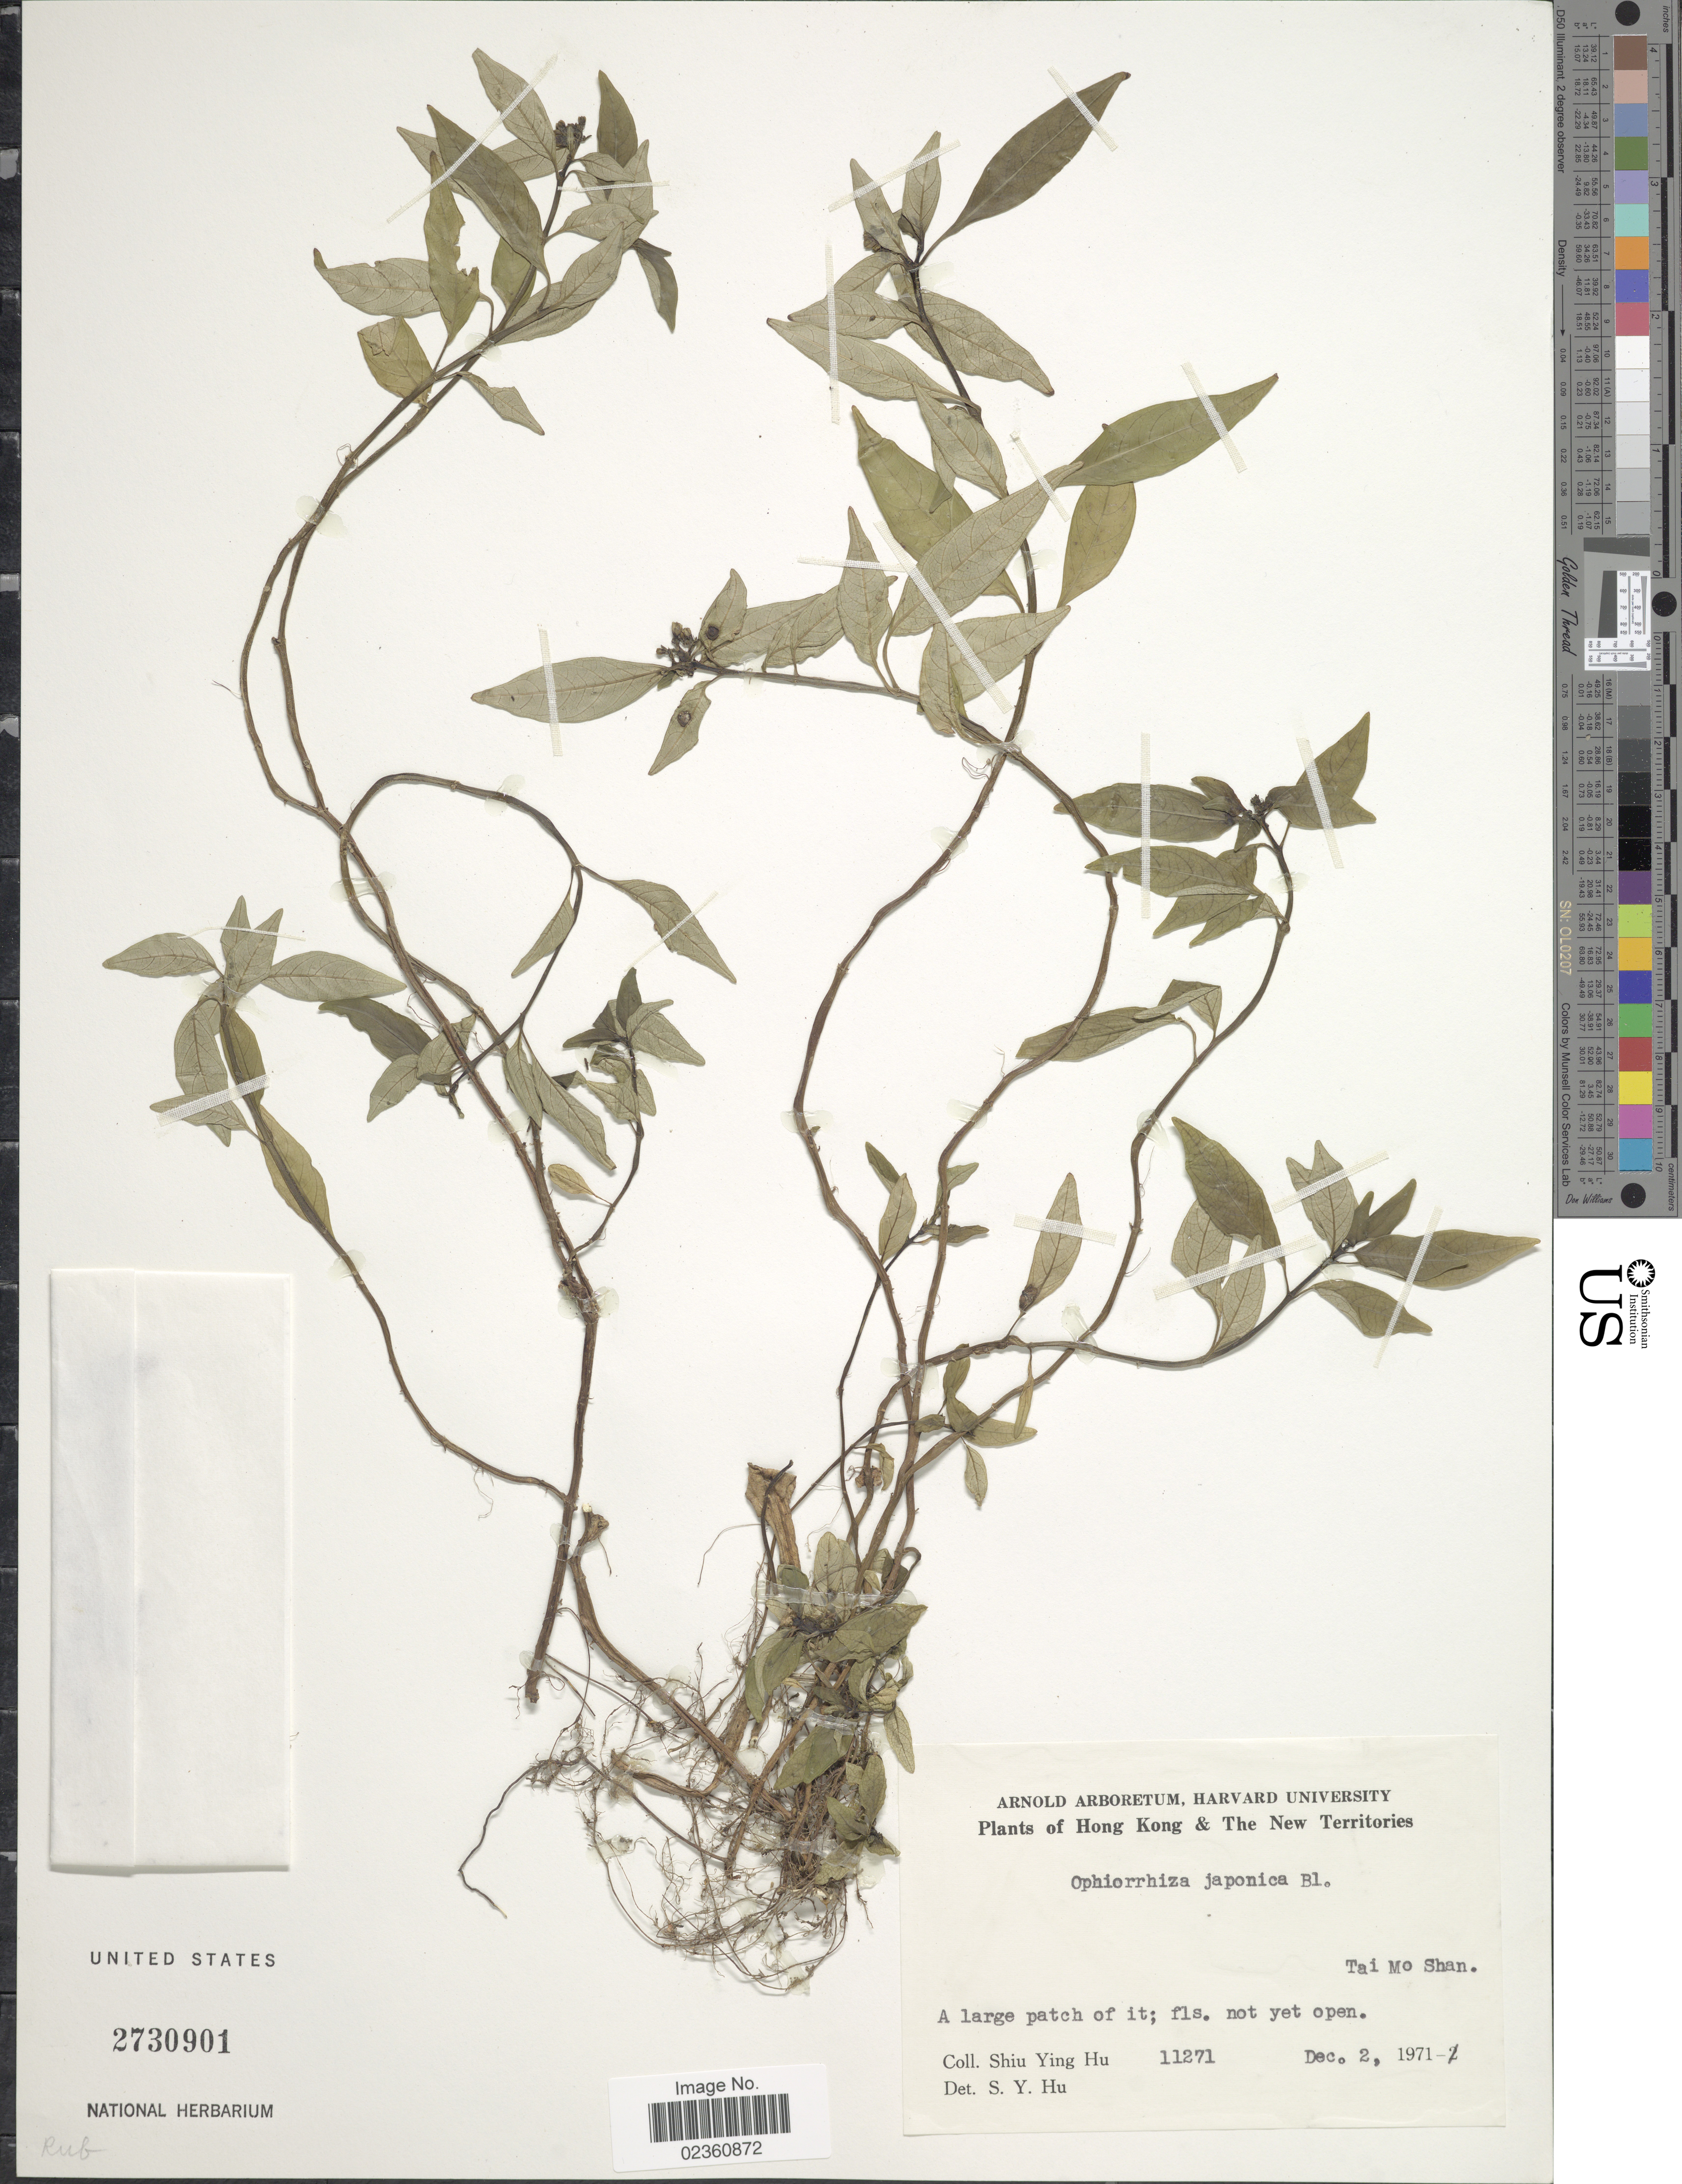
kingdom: Plantae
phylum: Tracheophyta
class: Magnoliopsida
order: Gentianales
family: Rubiaceae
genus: Ophiorrhiza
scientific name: Ophiorrhiza japonica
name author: Blume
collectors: S. Y. Hu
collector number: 11271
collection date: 1971-12-02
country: China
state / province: Hong Kong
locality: The New Territories, Tai Mo Shan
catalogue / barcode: US 2730901